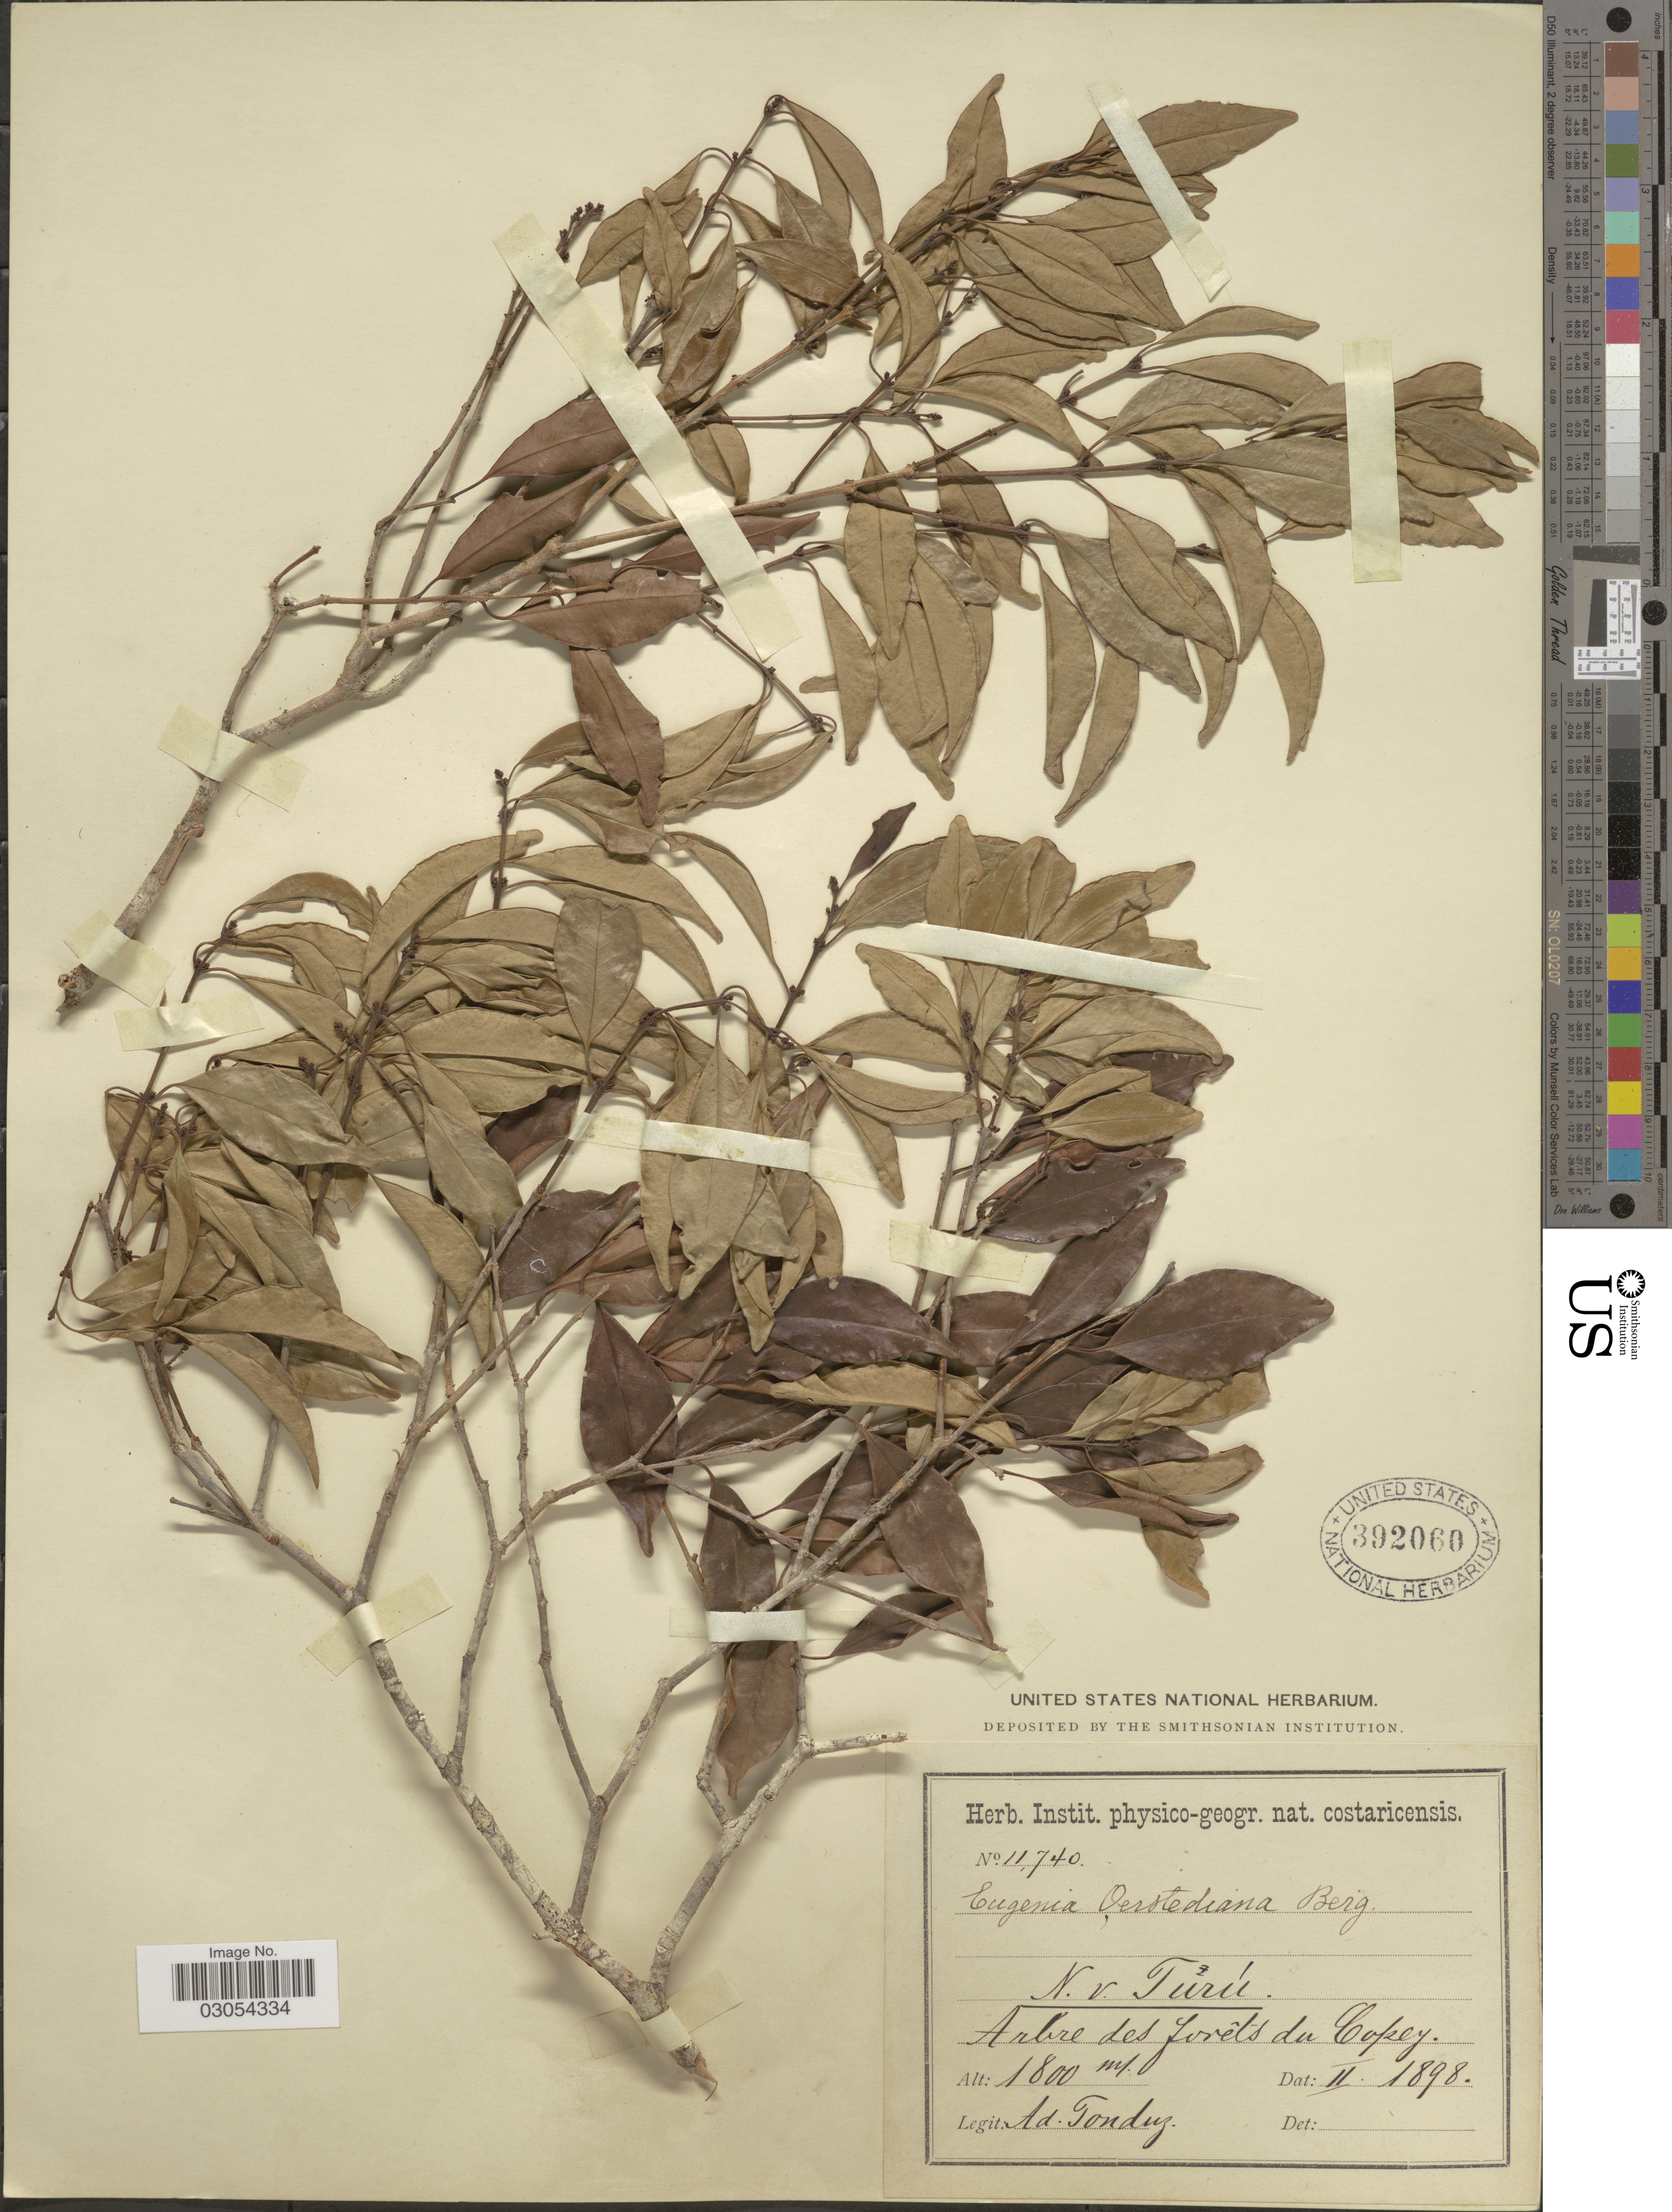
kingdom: Plantae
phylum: Tracheophyta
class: Magnoliopsida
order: Myrtales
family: Myrtaceae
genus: Eugenia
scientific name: Eugenia sp.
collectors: A. Tonduz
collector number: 11740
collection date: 1898-02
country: Costa Rica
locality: Arbre des forêts du Copey.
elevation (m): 1800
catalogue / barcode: US 392060